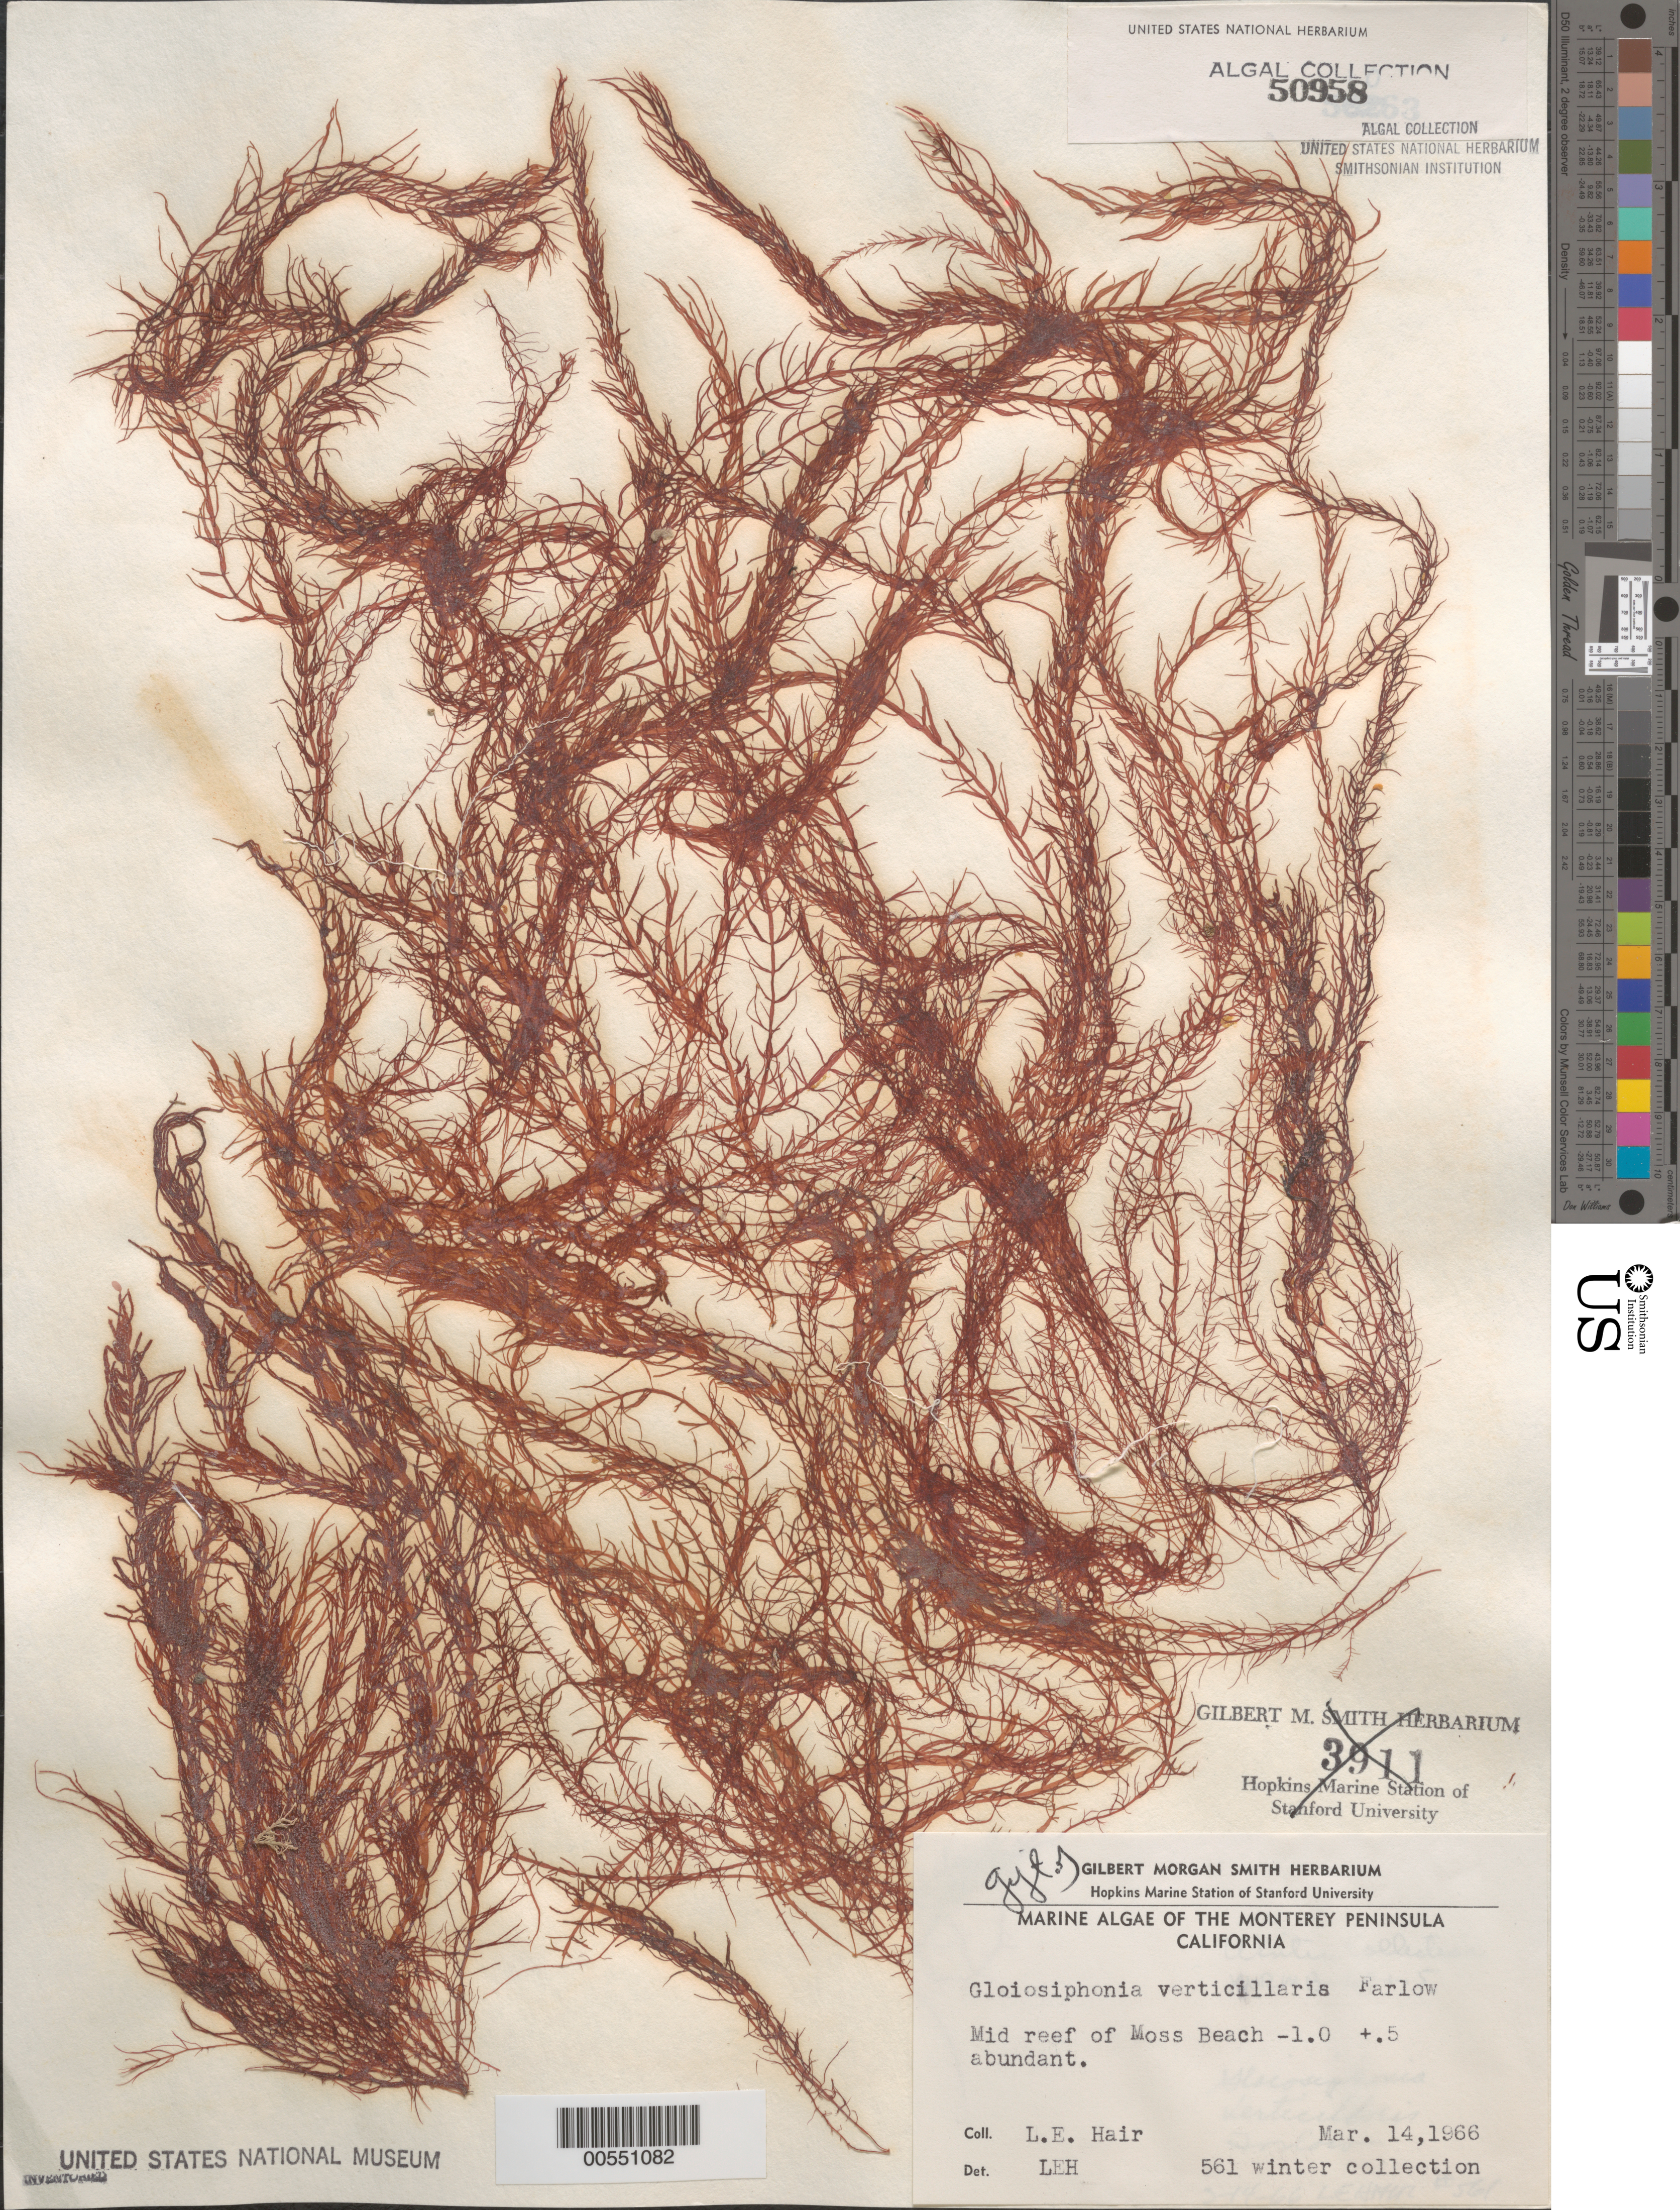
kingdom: Plantae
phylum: Rhodophyta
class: Florideophyceae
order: Gigartinales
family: Gloiosiphoniaceae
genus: Gloiosiphonia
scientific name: Gloiosiphonia verticillaris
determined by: Hair, L. E.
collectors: L. Hair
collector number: LEH 561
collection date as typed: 14 Mar 1966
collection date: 1966-03-14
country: United States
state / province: California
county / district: Monterey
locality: Middle Reef of Moss Beach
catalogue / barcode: US 50958